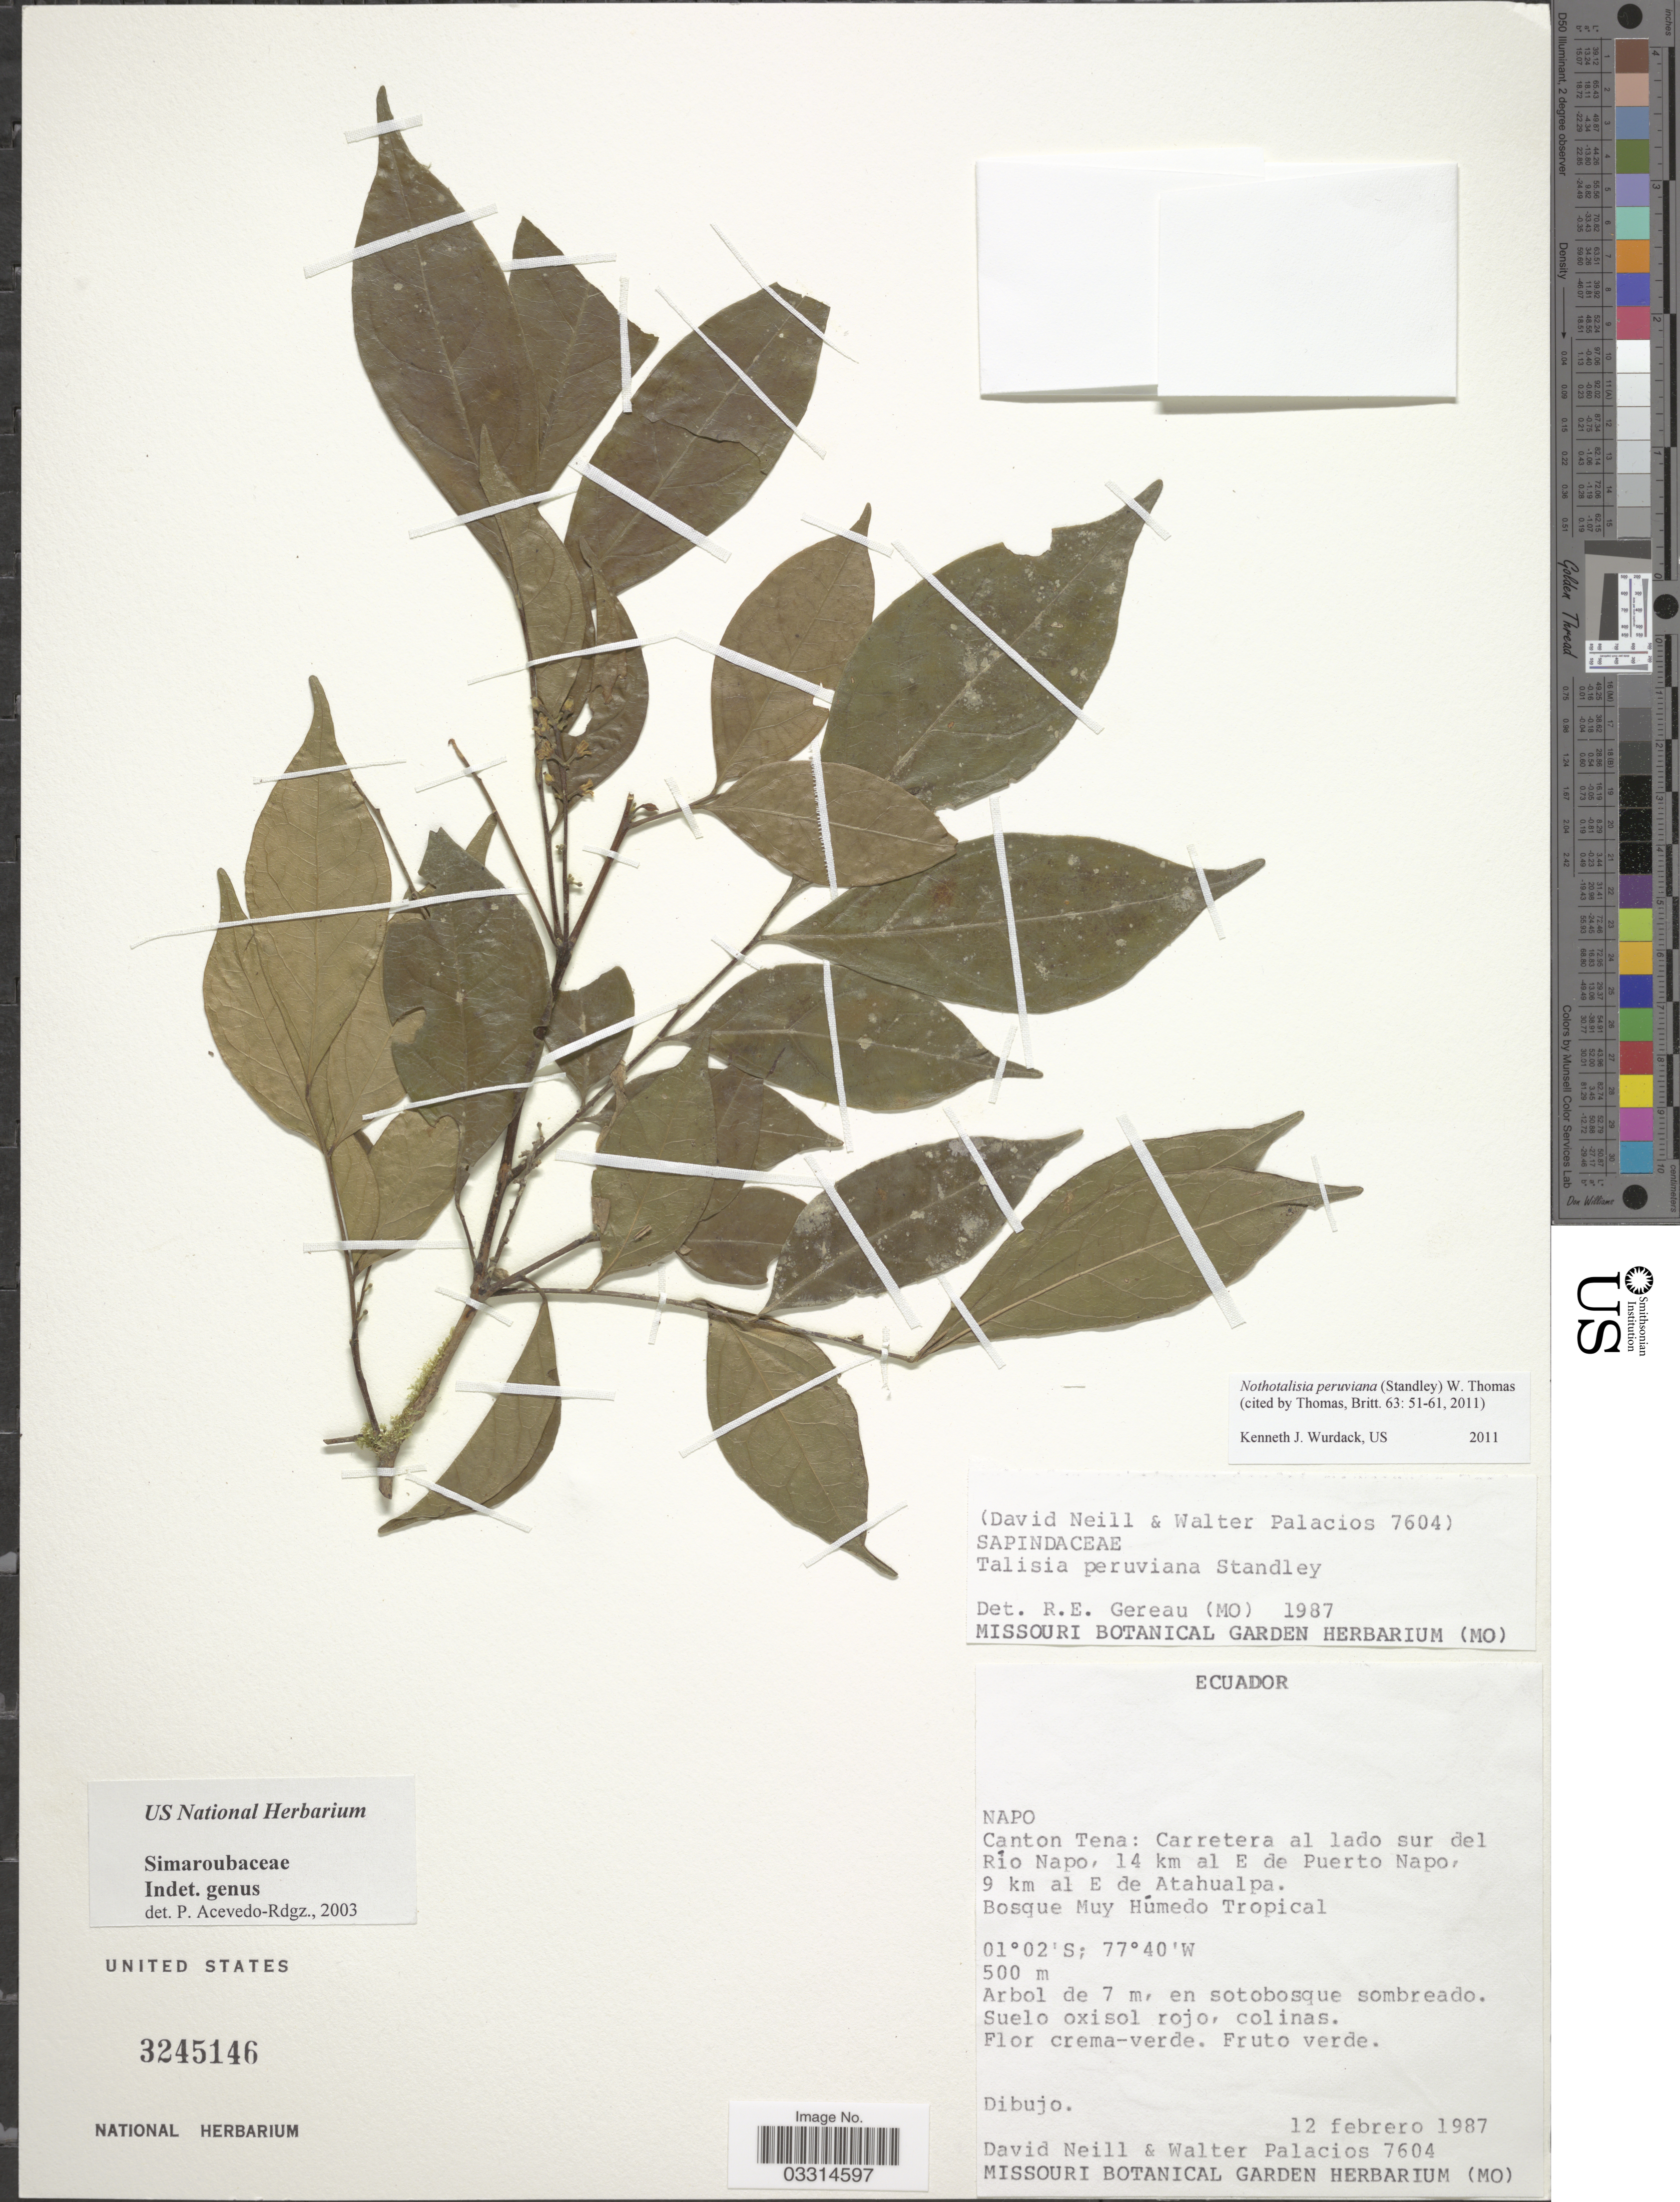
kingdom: Plantae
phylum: Tracheophyta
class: Magnoliopsida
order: Picramniales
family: Picramniaceae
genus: Nothotalisia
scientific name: Nothotalisia peruviana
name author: (Standl.) W.W. Thomas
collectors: D. Neill & W. Palacios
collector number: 7604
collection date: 1987-02-12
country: Ecuador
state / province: Napo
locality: Canton Tena: Carretera al ladu sur del Río Napo, 14 km al E de Puerto Napo. Nosque Muy Húmedo Tropical.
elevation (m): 500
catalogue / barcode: US 3245146